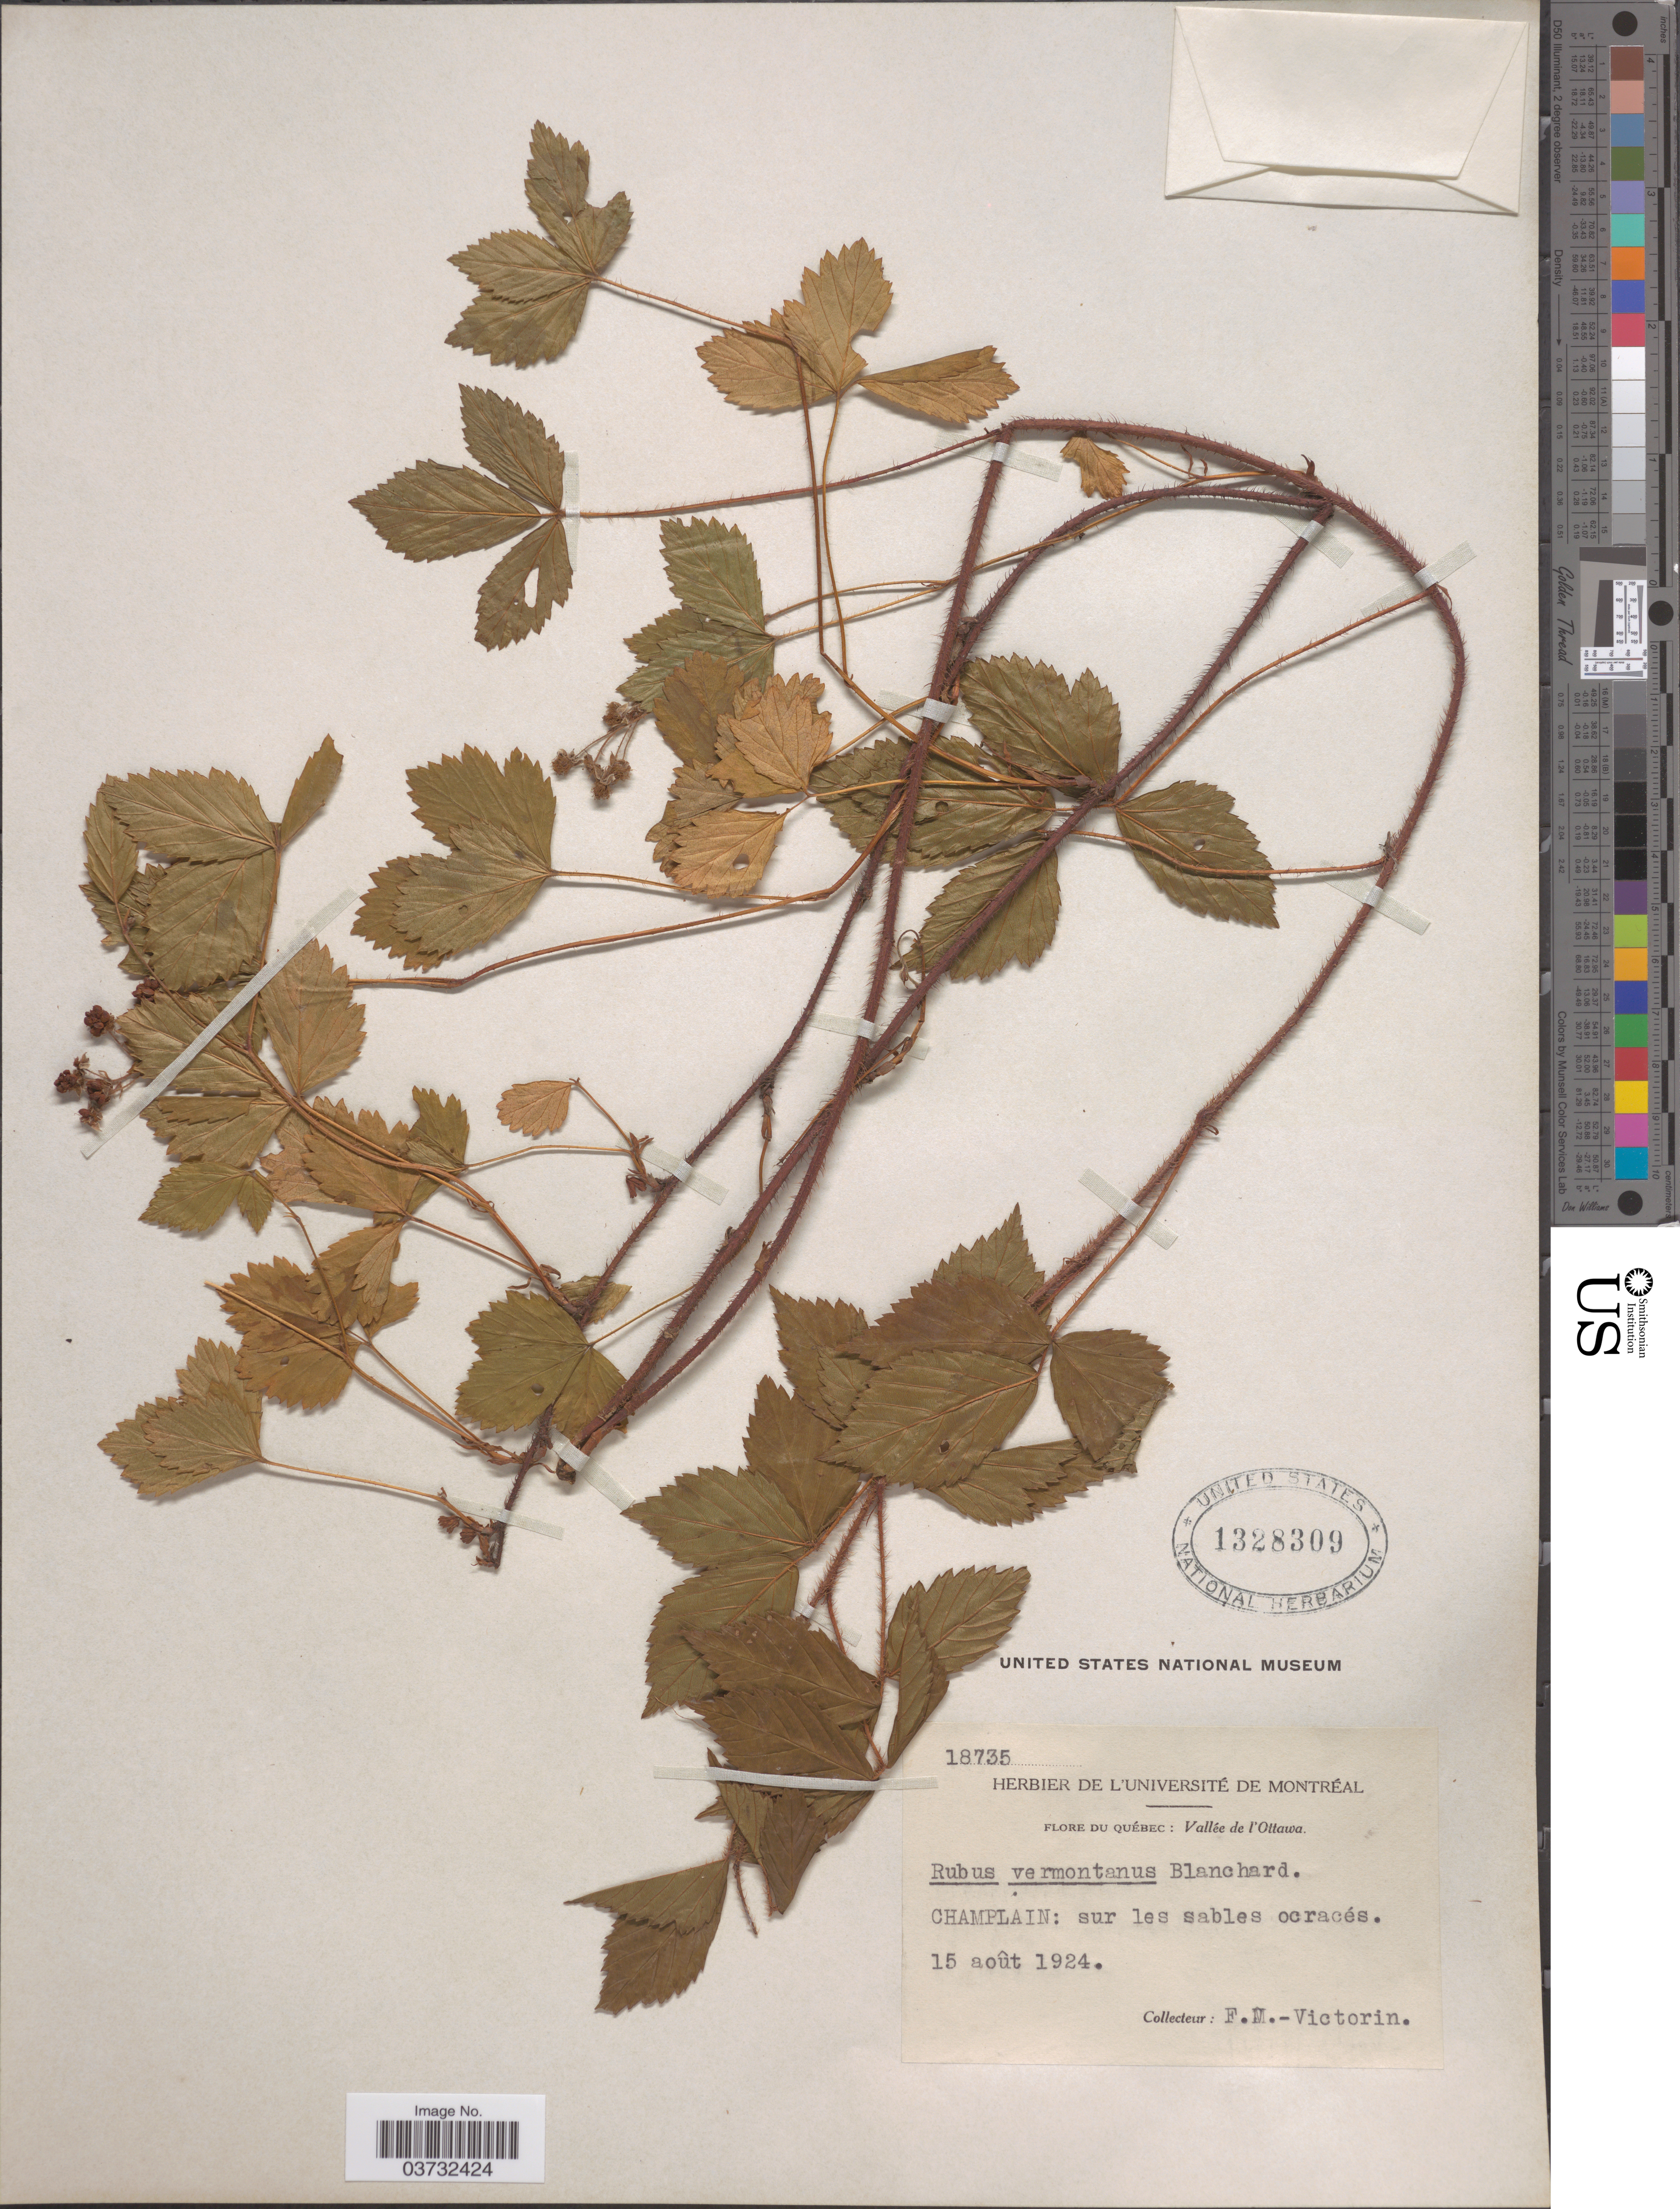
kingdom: Plantae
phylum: Tracheophyta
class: Magnoliopsida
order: Rosales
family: Rosaceae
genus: Rubus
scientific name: Rubus vermontanus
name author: Blanch.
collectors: F. Victorin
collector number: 18735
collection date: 1924-08-15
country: Canada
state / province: Quebec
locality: Vallée de l'Ottawa. Champlain: sur les sables ocracés.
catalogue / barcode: US 1328309